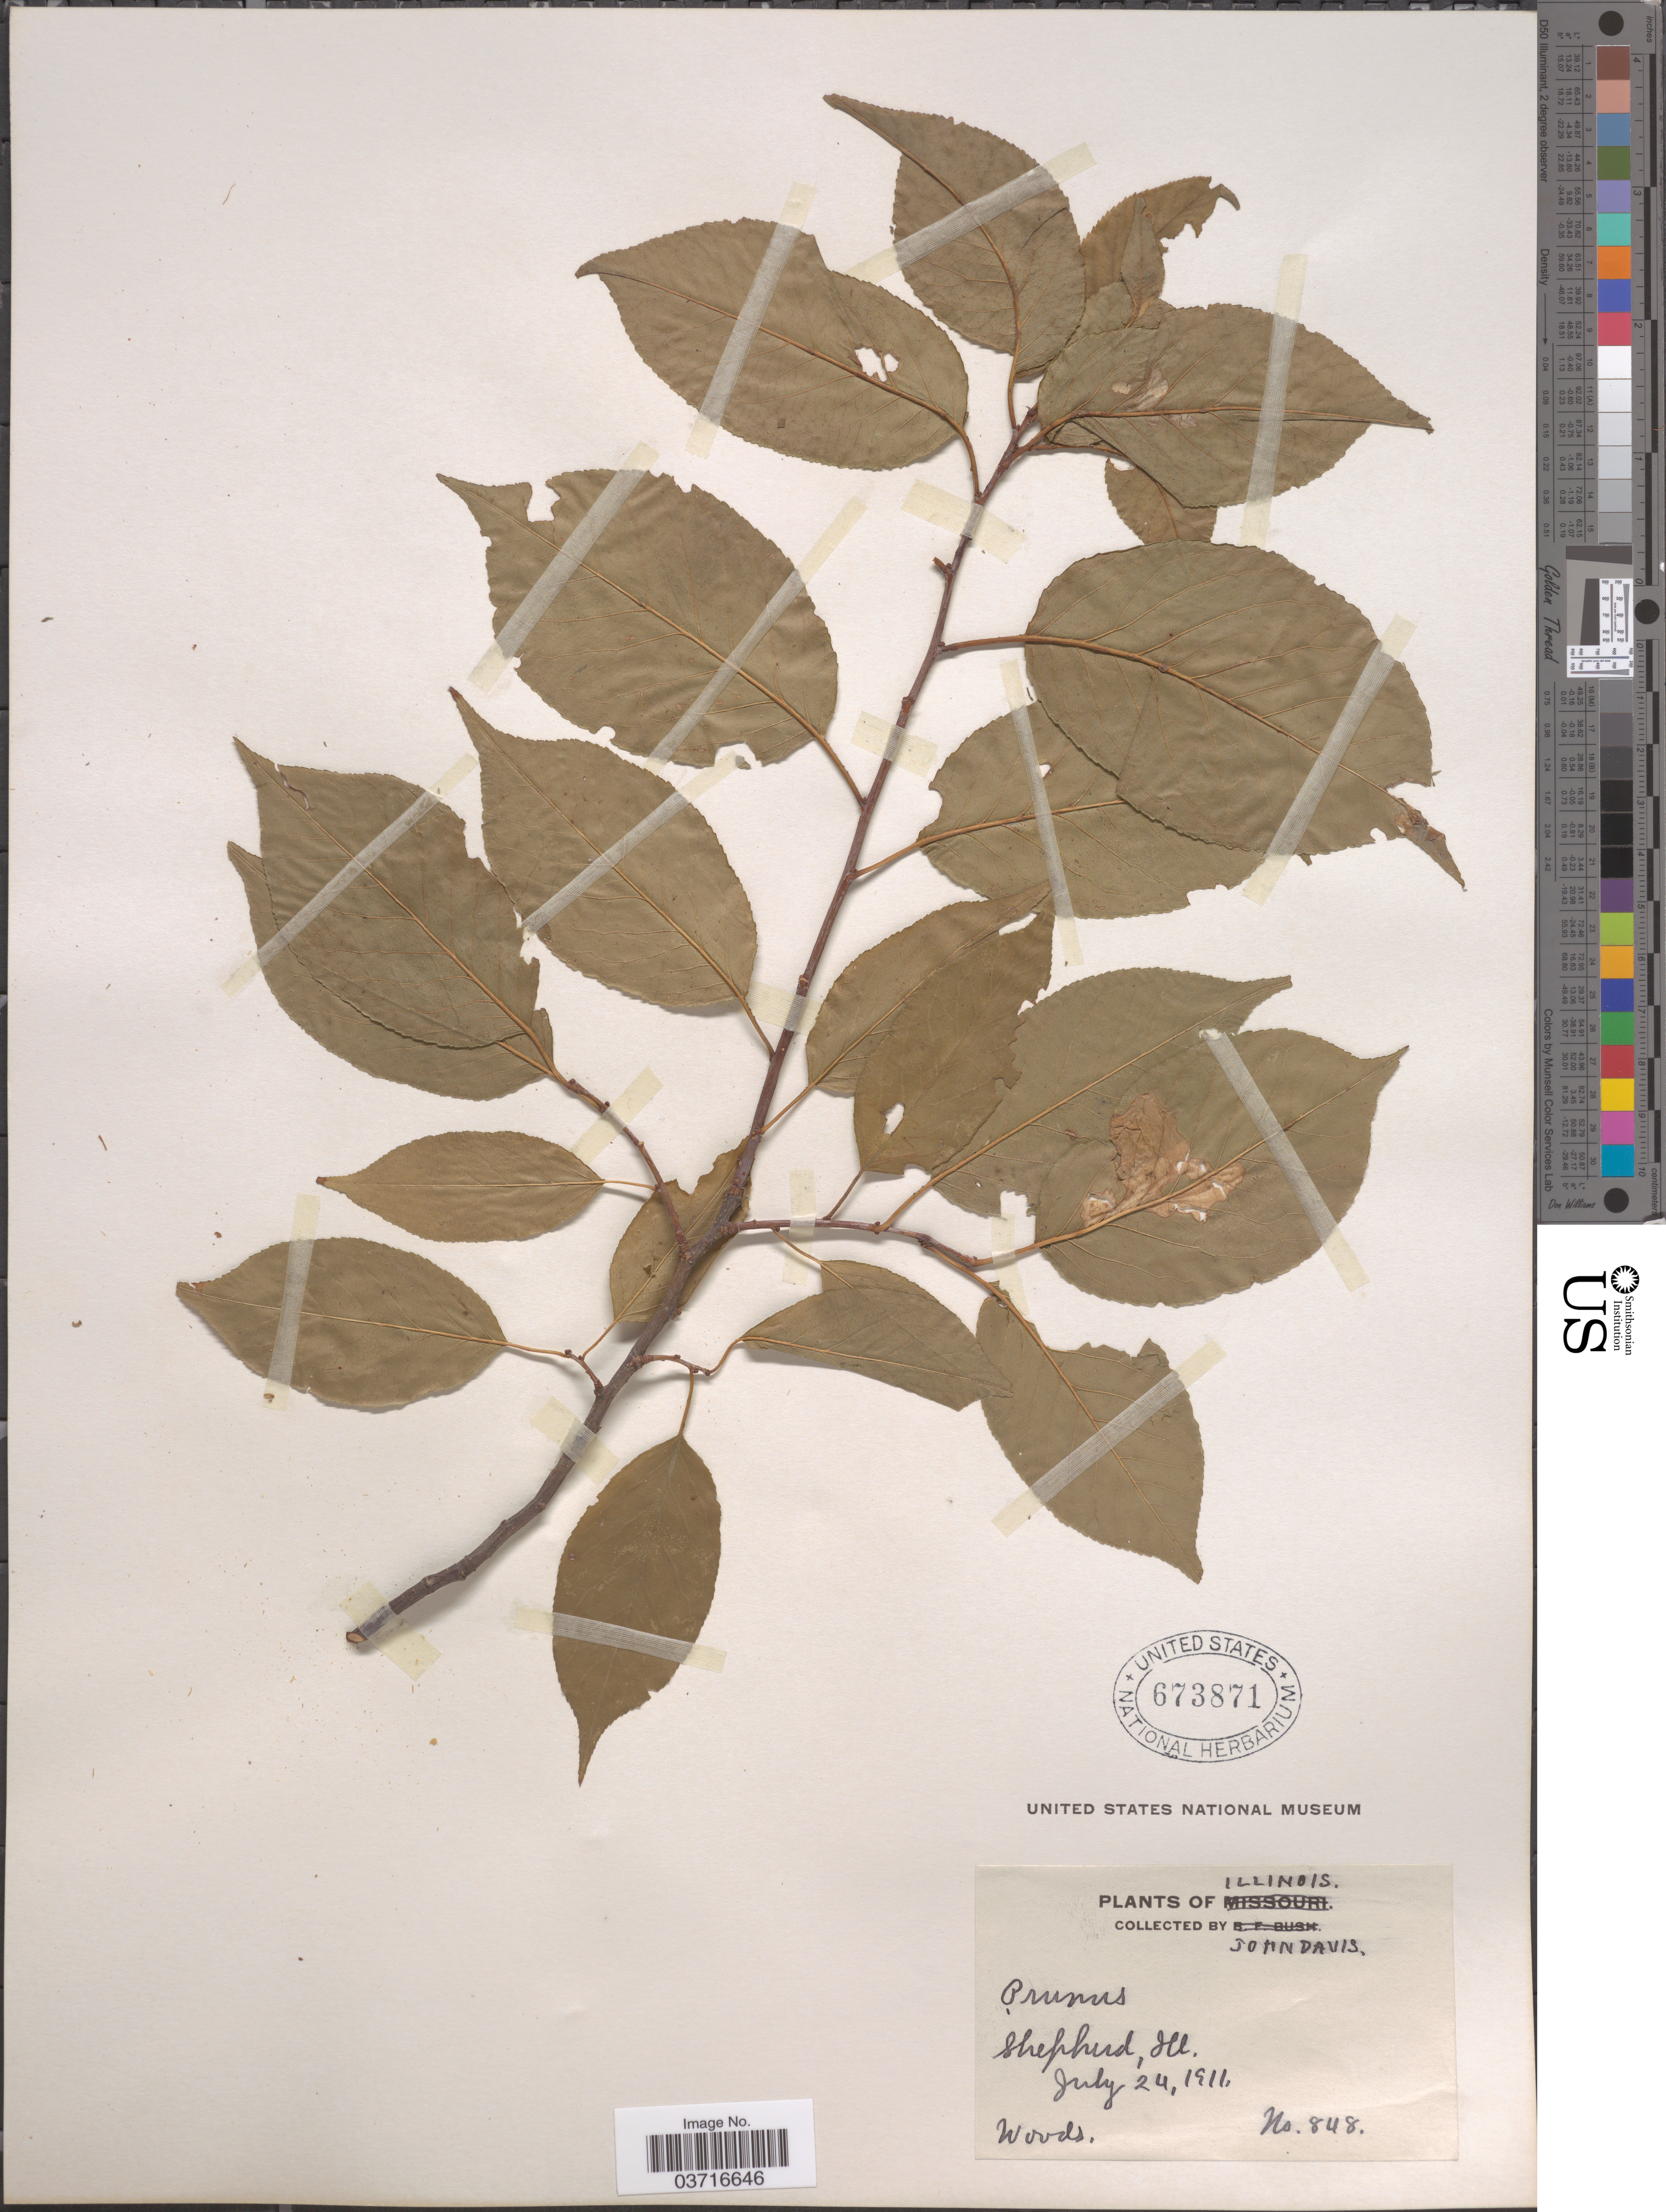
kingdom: Plantae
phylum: Tracheophyta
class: Magnoliopsida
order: Rosales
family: Rosaceae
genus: Prunus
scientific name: Prunus sp.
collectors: J. Davis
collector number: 848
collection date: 1911-07-24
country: United States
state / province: Illinois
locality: Shepherd.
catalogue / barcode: US 673871